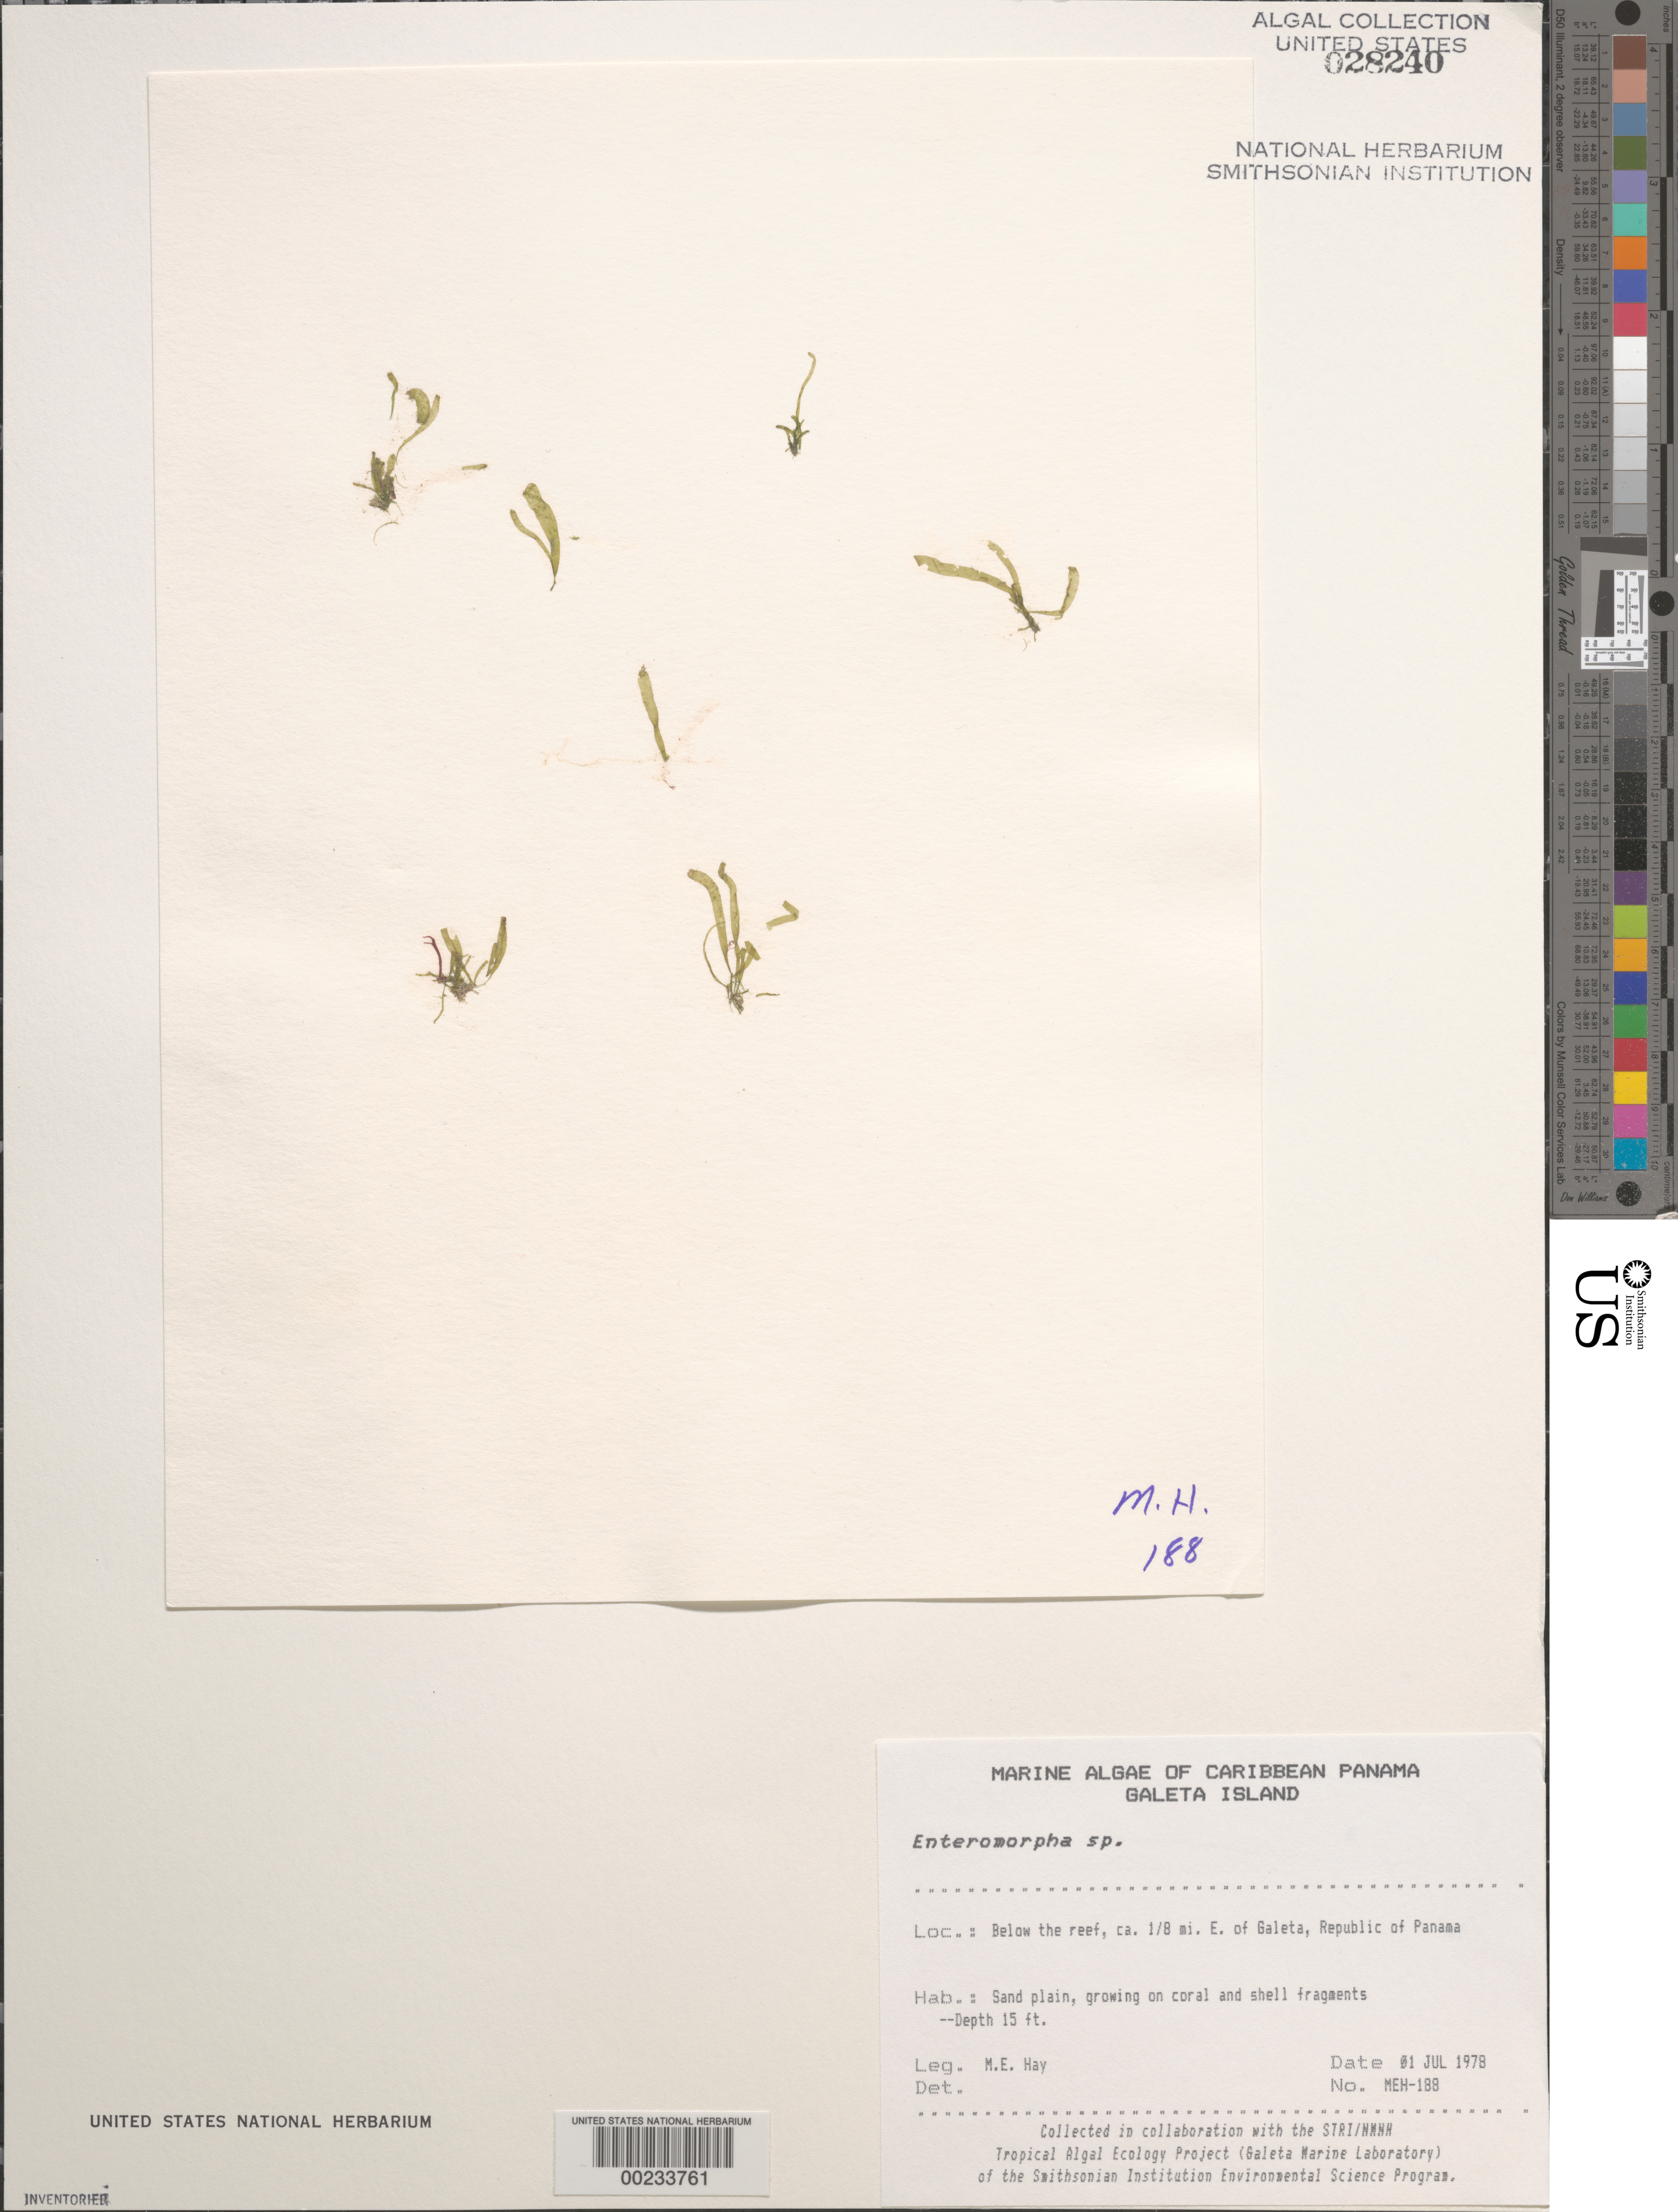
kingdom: Plantae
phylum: Chlorophyta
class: Ulvophyceae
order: Ulvales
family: Ulvaceae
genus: Ulva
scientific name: Ulva sp.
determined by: Algae name updating Project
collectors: M. E. Hay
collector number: MEH-188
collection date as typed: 01 Jul 1978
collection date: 1978-07-01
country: Panama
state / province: Colón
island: Galeta Island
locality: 1/8th mile east of Galeta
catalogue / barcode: US 28240